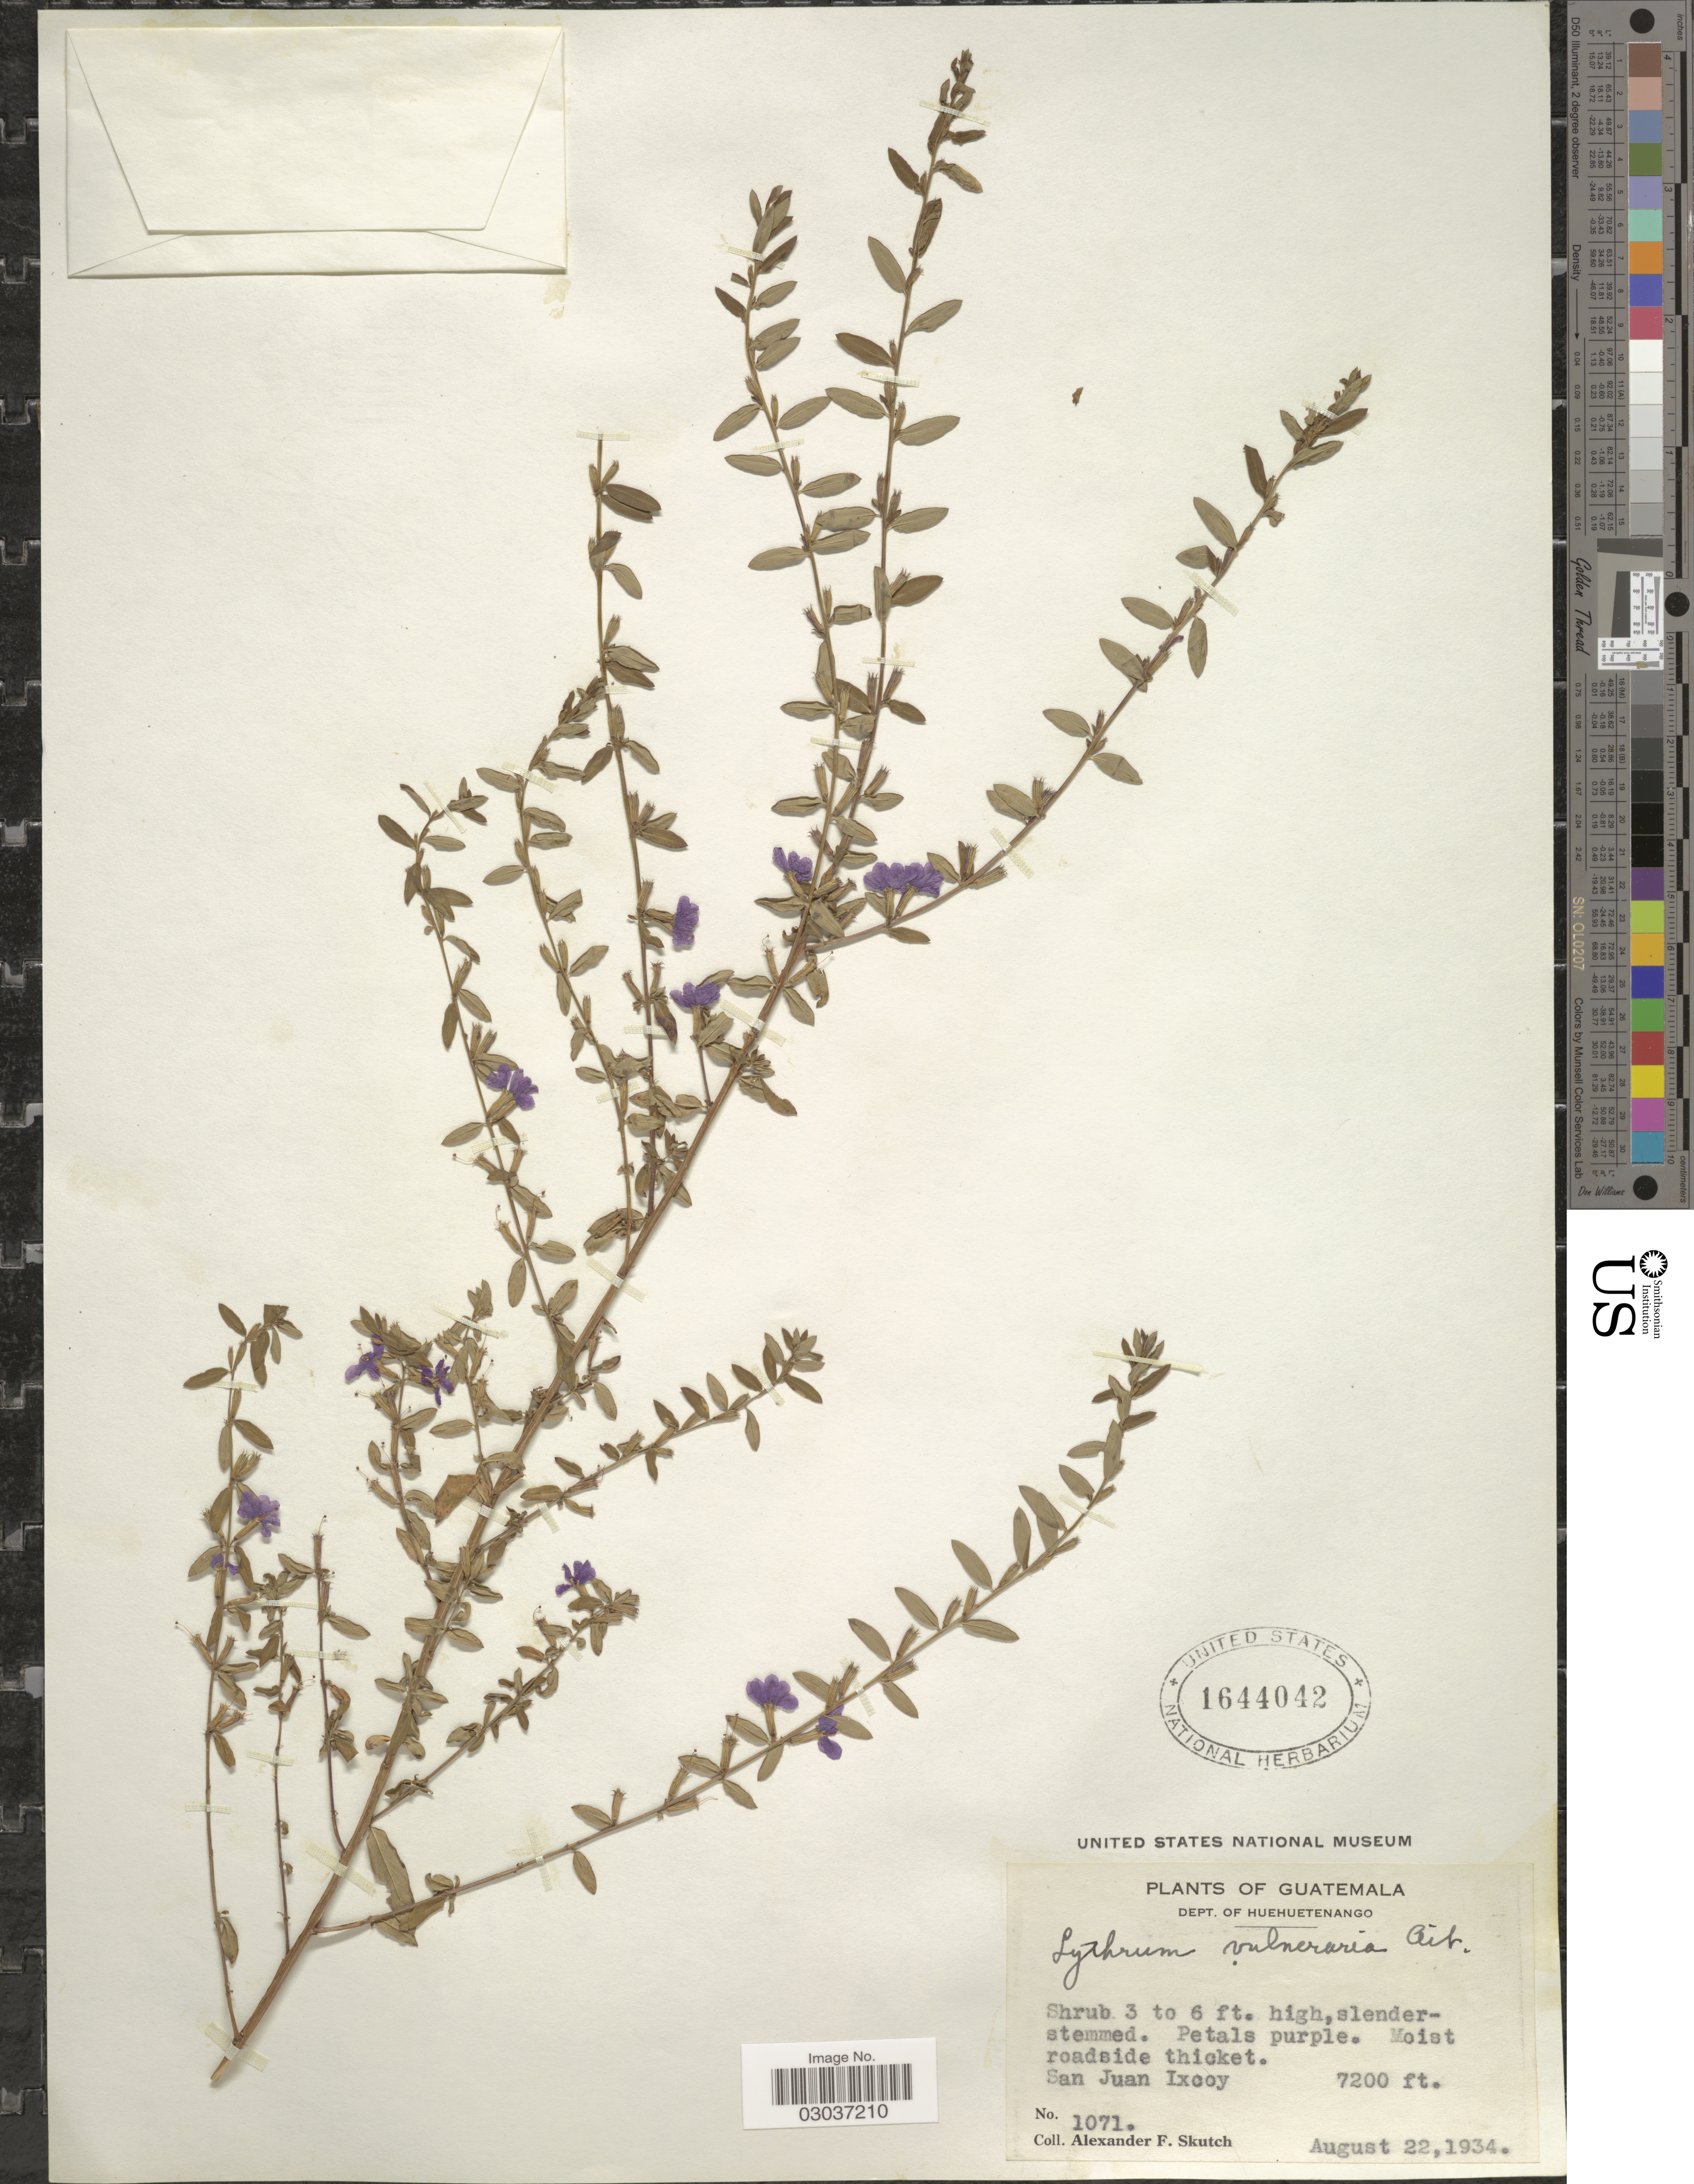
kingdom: Plantae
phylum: Tracheophyta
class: Magnoliopsida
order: Myrtales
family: Lythraceae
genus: Lythrum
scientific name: Lythrum vulneraria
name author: Aiton ex Schrank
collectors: A. F. Skutch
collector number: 1071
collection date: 1934-08-22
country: Guatemala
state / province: Huehuetenango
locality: Dept. of Huehuetenango. San Juan Ixcoy.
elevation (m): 2195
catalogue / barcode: US 1644042